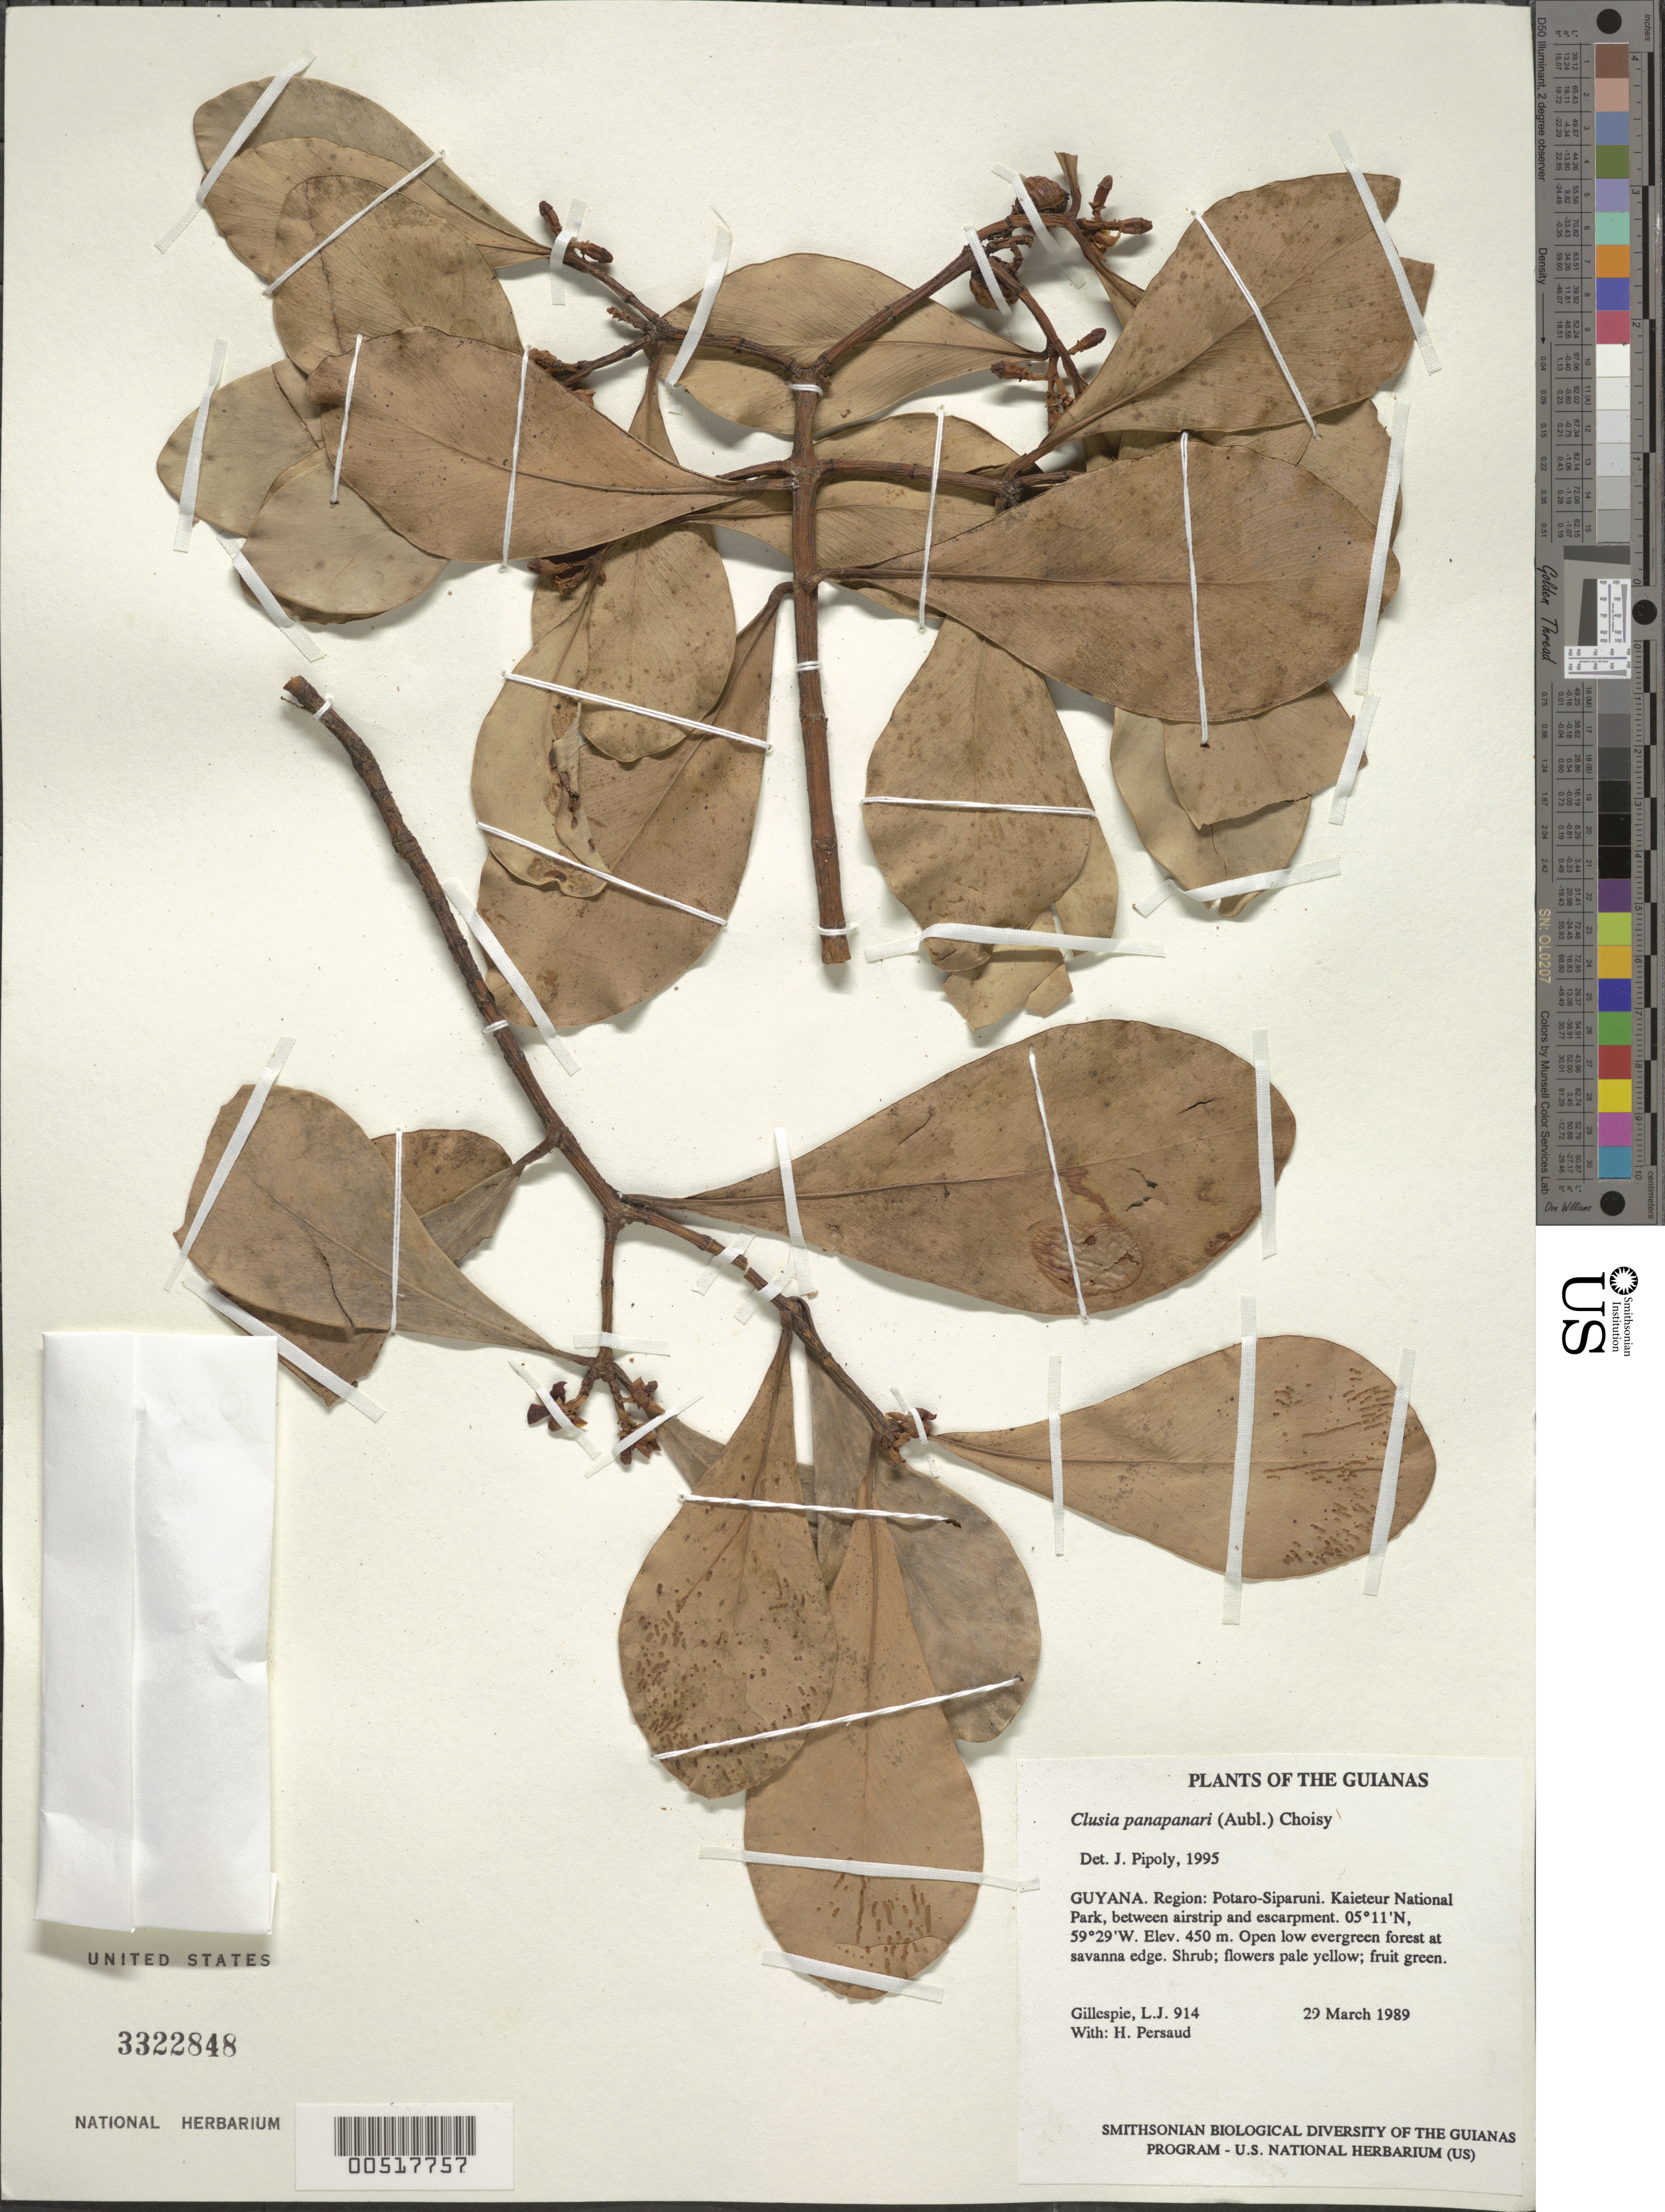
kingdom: Plantae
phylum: Tracheophyta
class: Magnoliopsida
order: Malpighiales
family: Clusiaceae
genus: Clusia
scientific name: Clusia panapanari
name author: (Aubl.) Choisy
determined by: Pipoly, J. J., III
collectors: L. J. Gillespie & H. Persaud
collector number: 914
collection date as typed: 29 March 1989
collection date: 1989-03-29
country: Guyana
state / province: Potaro-Siparuni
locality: Kaieteur National Park, between airstrip and escarpment. ENE of airstrip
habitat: Open low evergreen forest at savanna edge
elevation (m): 450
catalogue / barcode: US 3322848